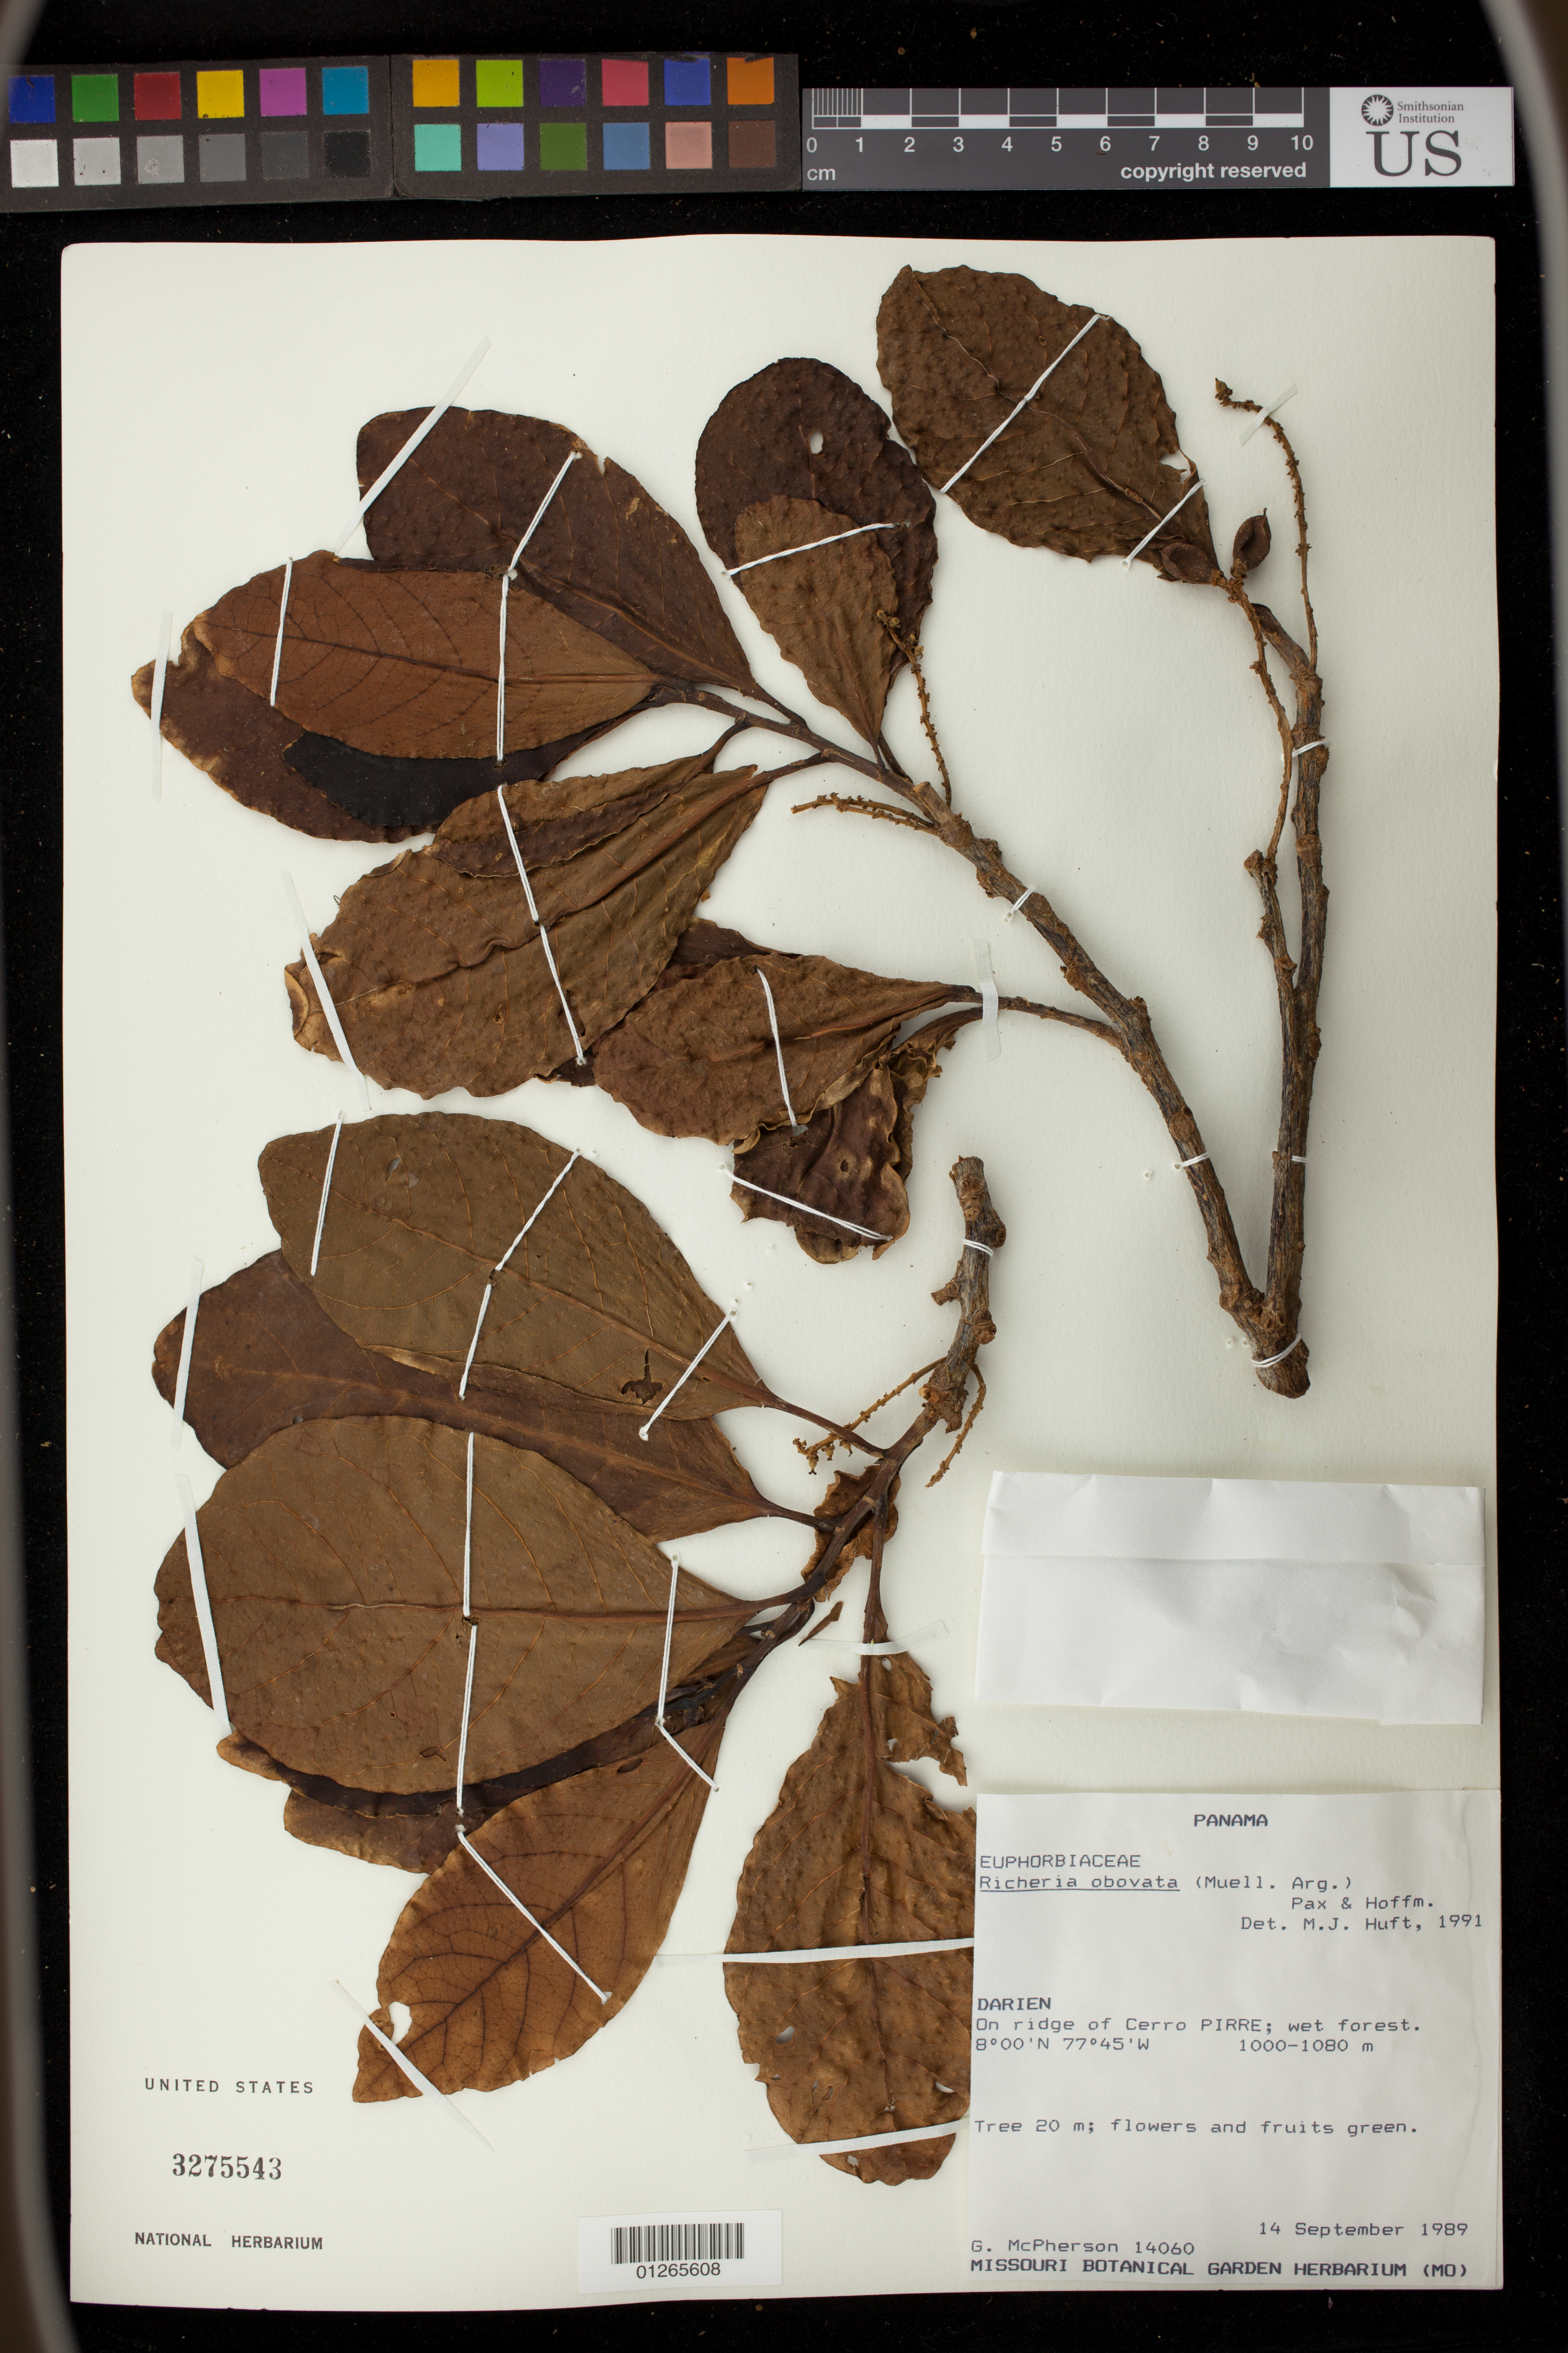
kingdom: Plantae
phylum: Tracheophyta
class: Magnoliopsida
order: Malpighiales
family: Phyllanthaceae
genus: Richeria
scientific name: Richeria obovata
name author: (Müll. Arg.) Pax & K. Hoffm.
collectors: G. D. McPherson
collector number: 14060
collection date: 1989-09-14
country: Panama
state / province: Darién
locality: Bipinde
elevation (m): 1000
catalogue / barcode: US 3275543